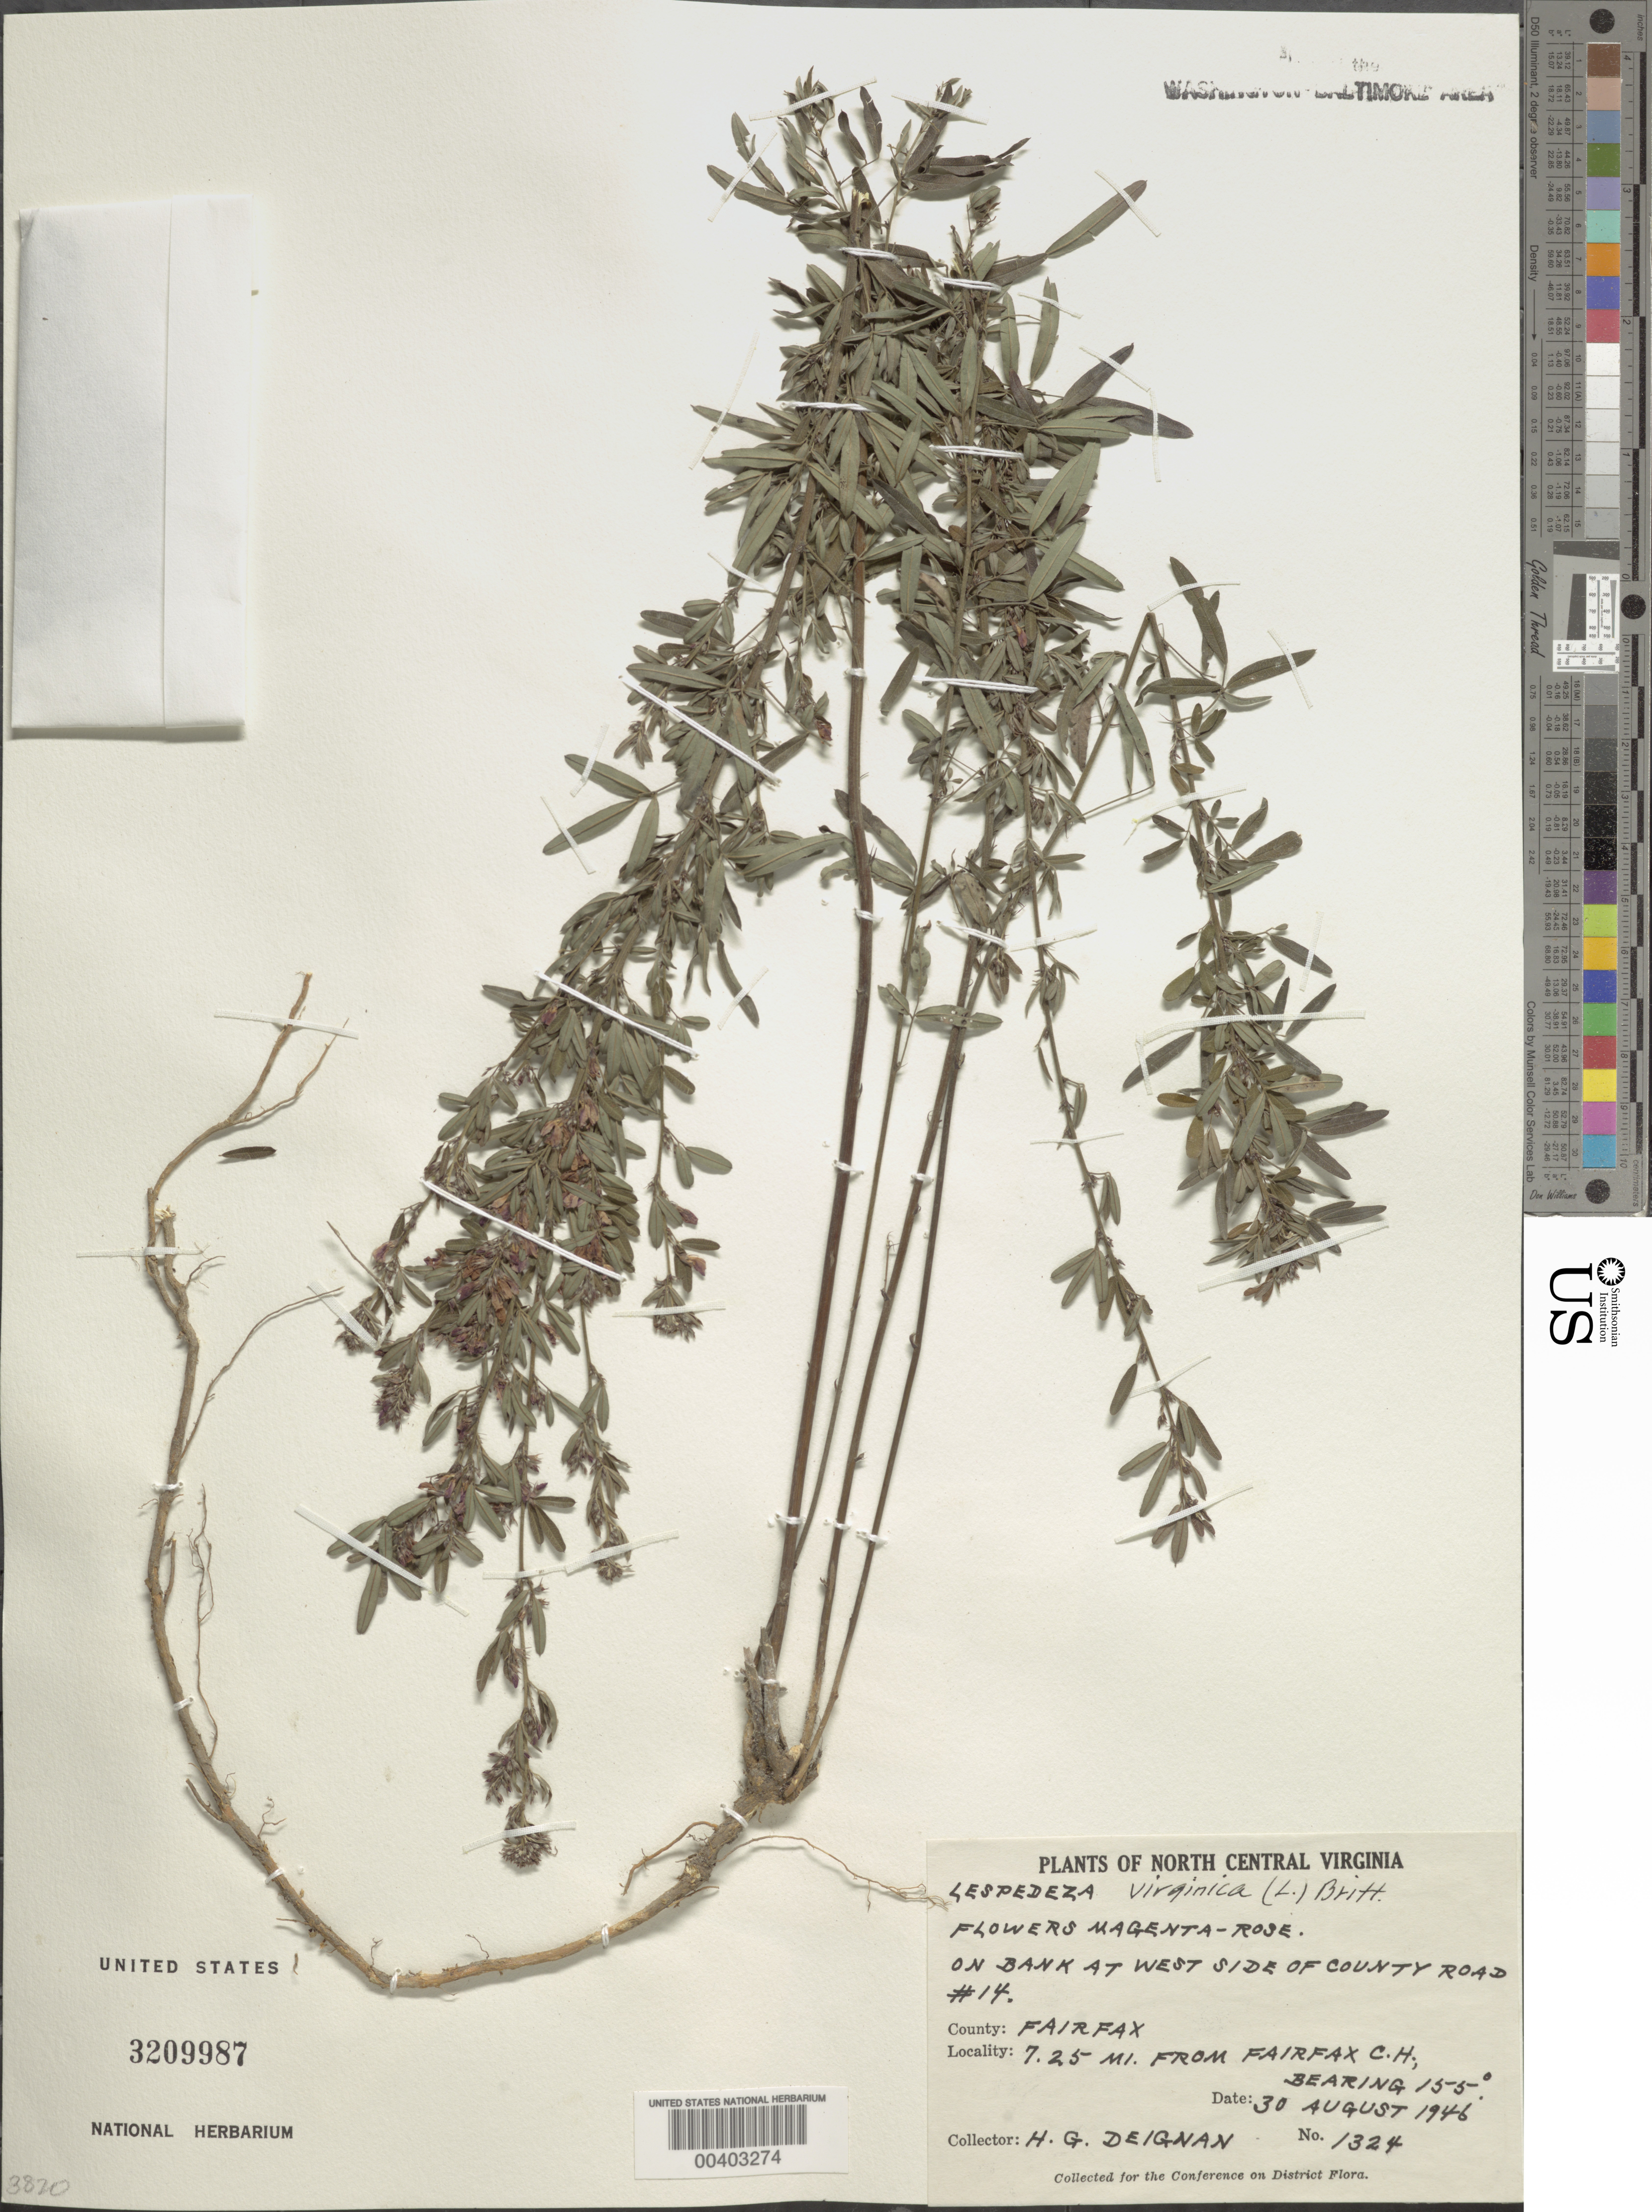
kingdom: Plantae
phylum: Tracheophyta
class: Magnoliopsida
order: Fabales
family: Fabaceae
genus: Lespedeza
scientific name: Lespedeza virginica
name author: (L.) Britton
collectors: H. Deignan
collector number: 1324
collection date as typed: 30 Aug 1946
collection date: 1946-08-30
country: United States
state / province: Virginia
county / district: Fairfax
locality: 5.25 mi. from Fairfax County Courthouse, W of County Road #14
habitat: On bank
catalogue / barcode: US 3209987